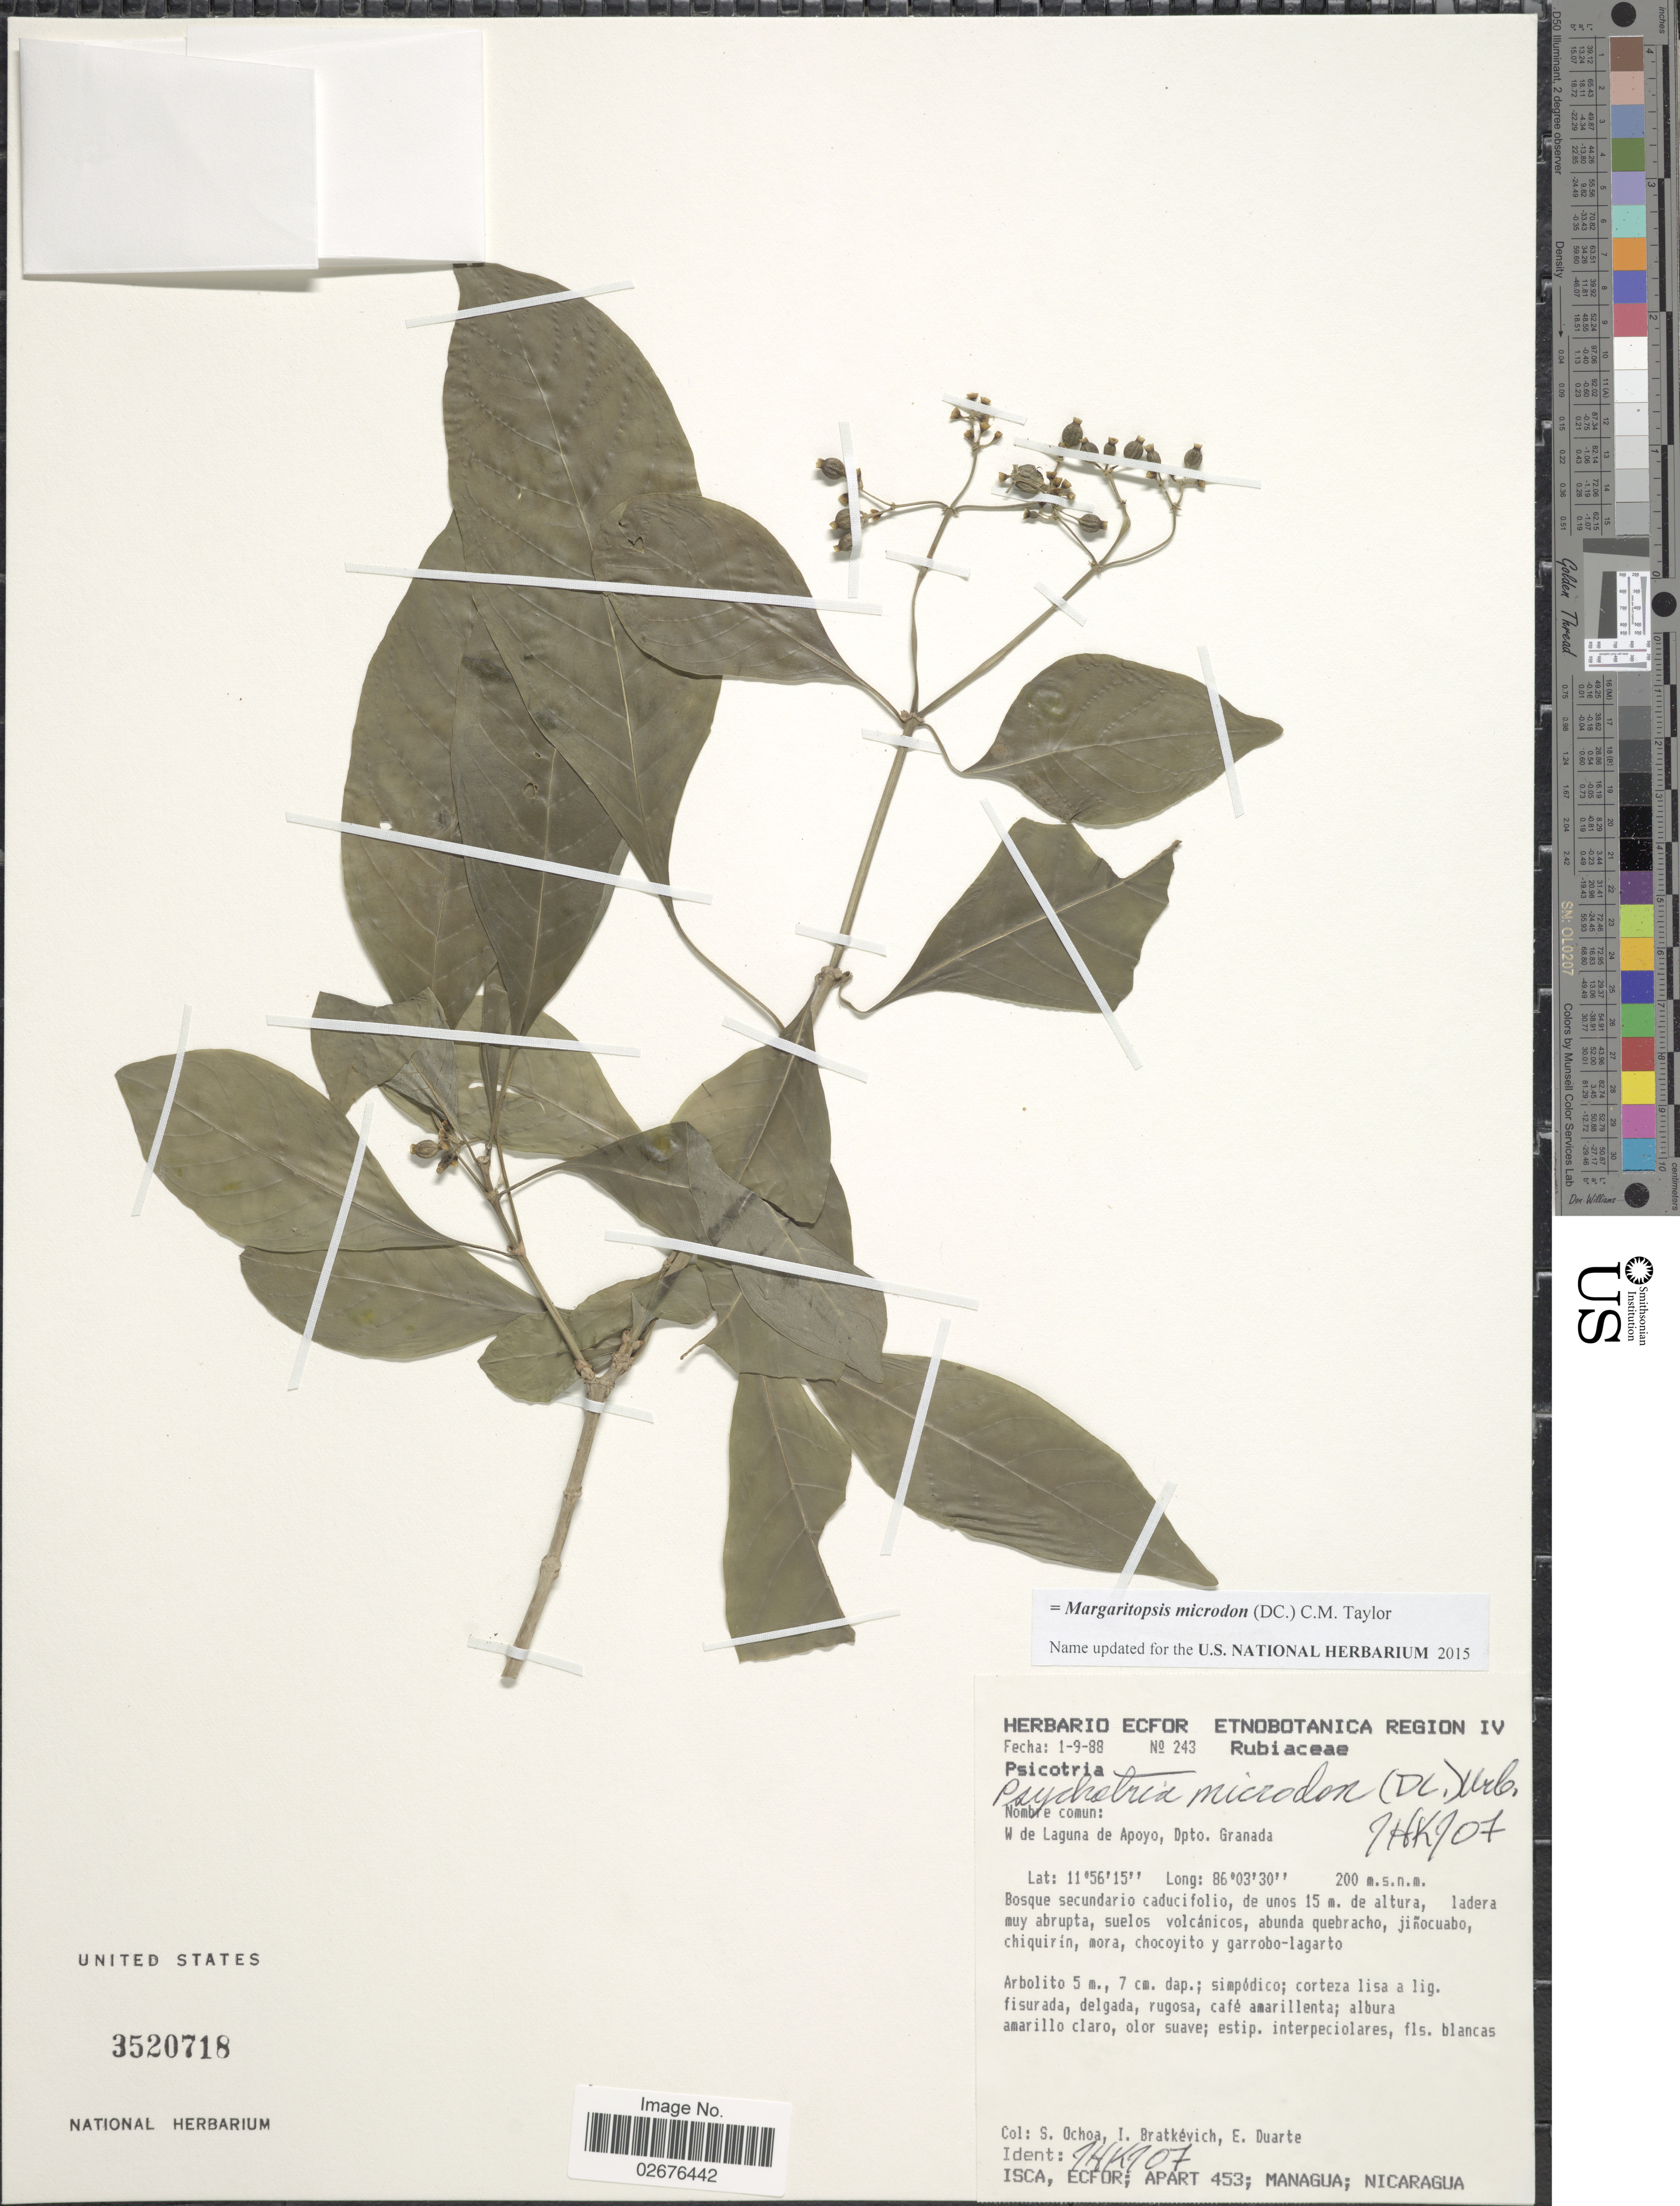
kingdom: Plantae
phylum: Tracheophyta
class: Magnoliopsida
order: Gentianales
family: Rubiaceae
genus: Margaritopsis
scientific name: Margaritopsis microdon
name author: (DC.) C.M. Taylor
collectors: S. Ochoa G., I. Bratkévich & E. Duarte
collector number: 243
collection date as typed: Transcribed d/m/y: 1/9/88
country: Nicaragua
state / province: Managua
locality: W de Laguna de Apoyo, Dpto. Granada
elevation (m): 200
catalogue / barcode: US 3520718